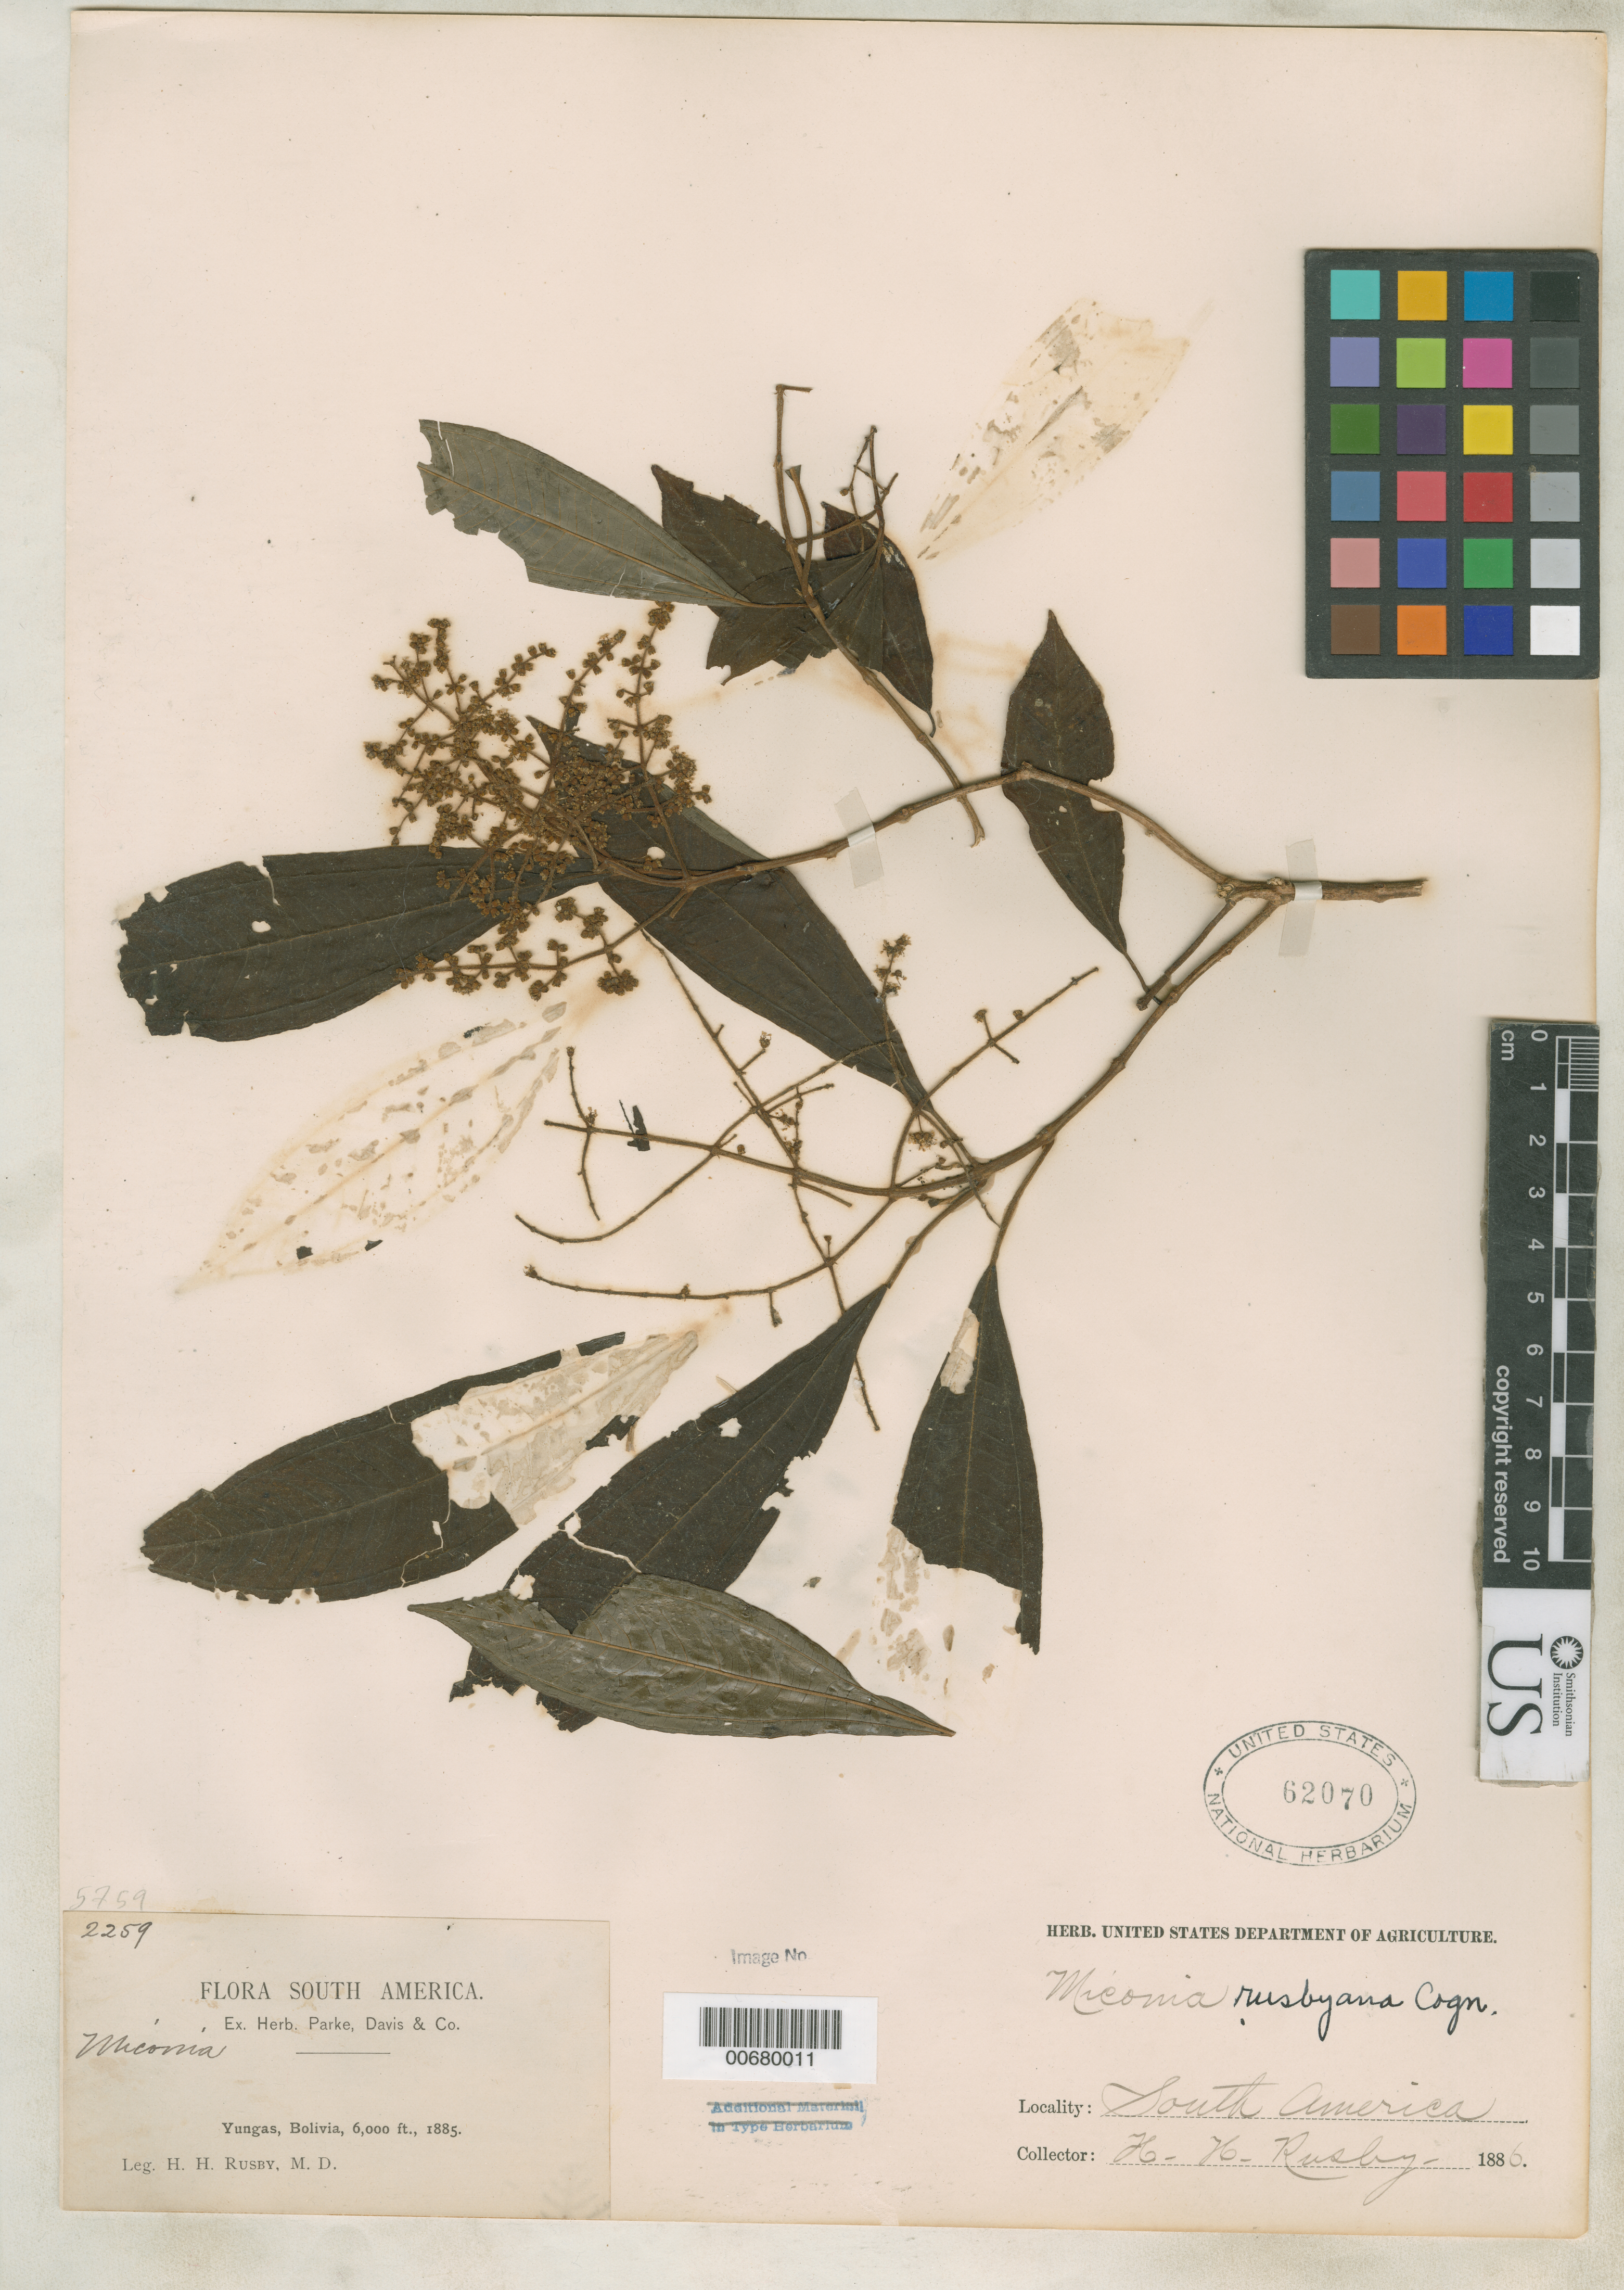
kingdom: Plantae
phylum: Tracheophyta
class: Magnoliopsida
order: Myrtales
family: Melastomataceae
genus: Miconia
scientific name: Miconia rusbyana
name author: Cogn.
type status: Isotype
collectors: H. H. Rusby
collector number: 2259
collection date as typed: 1885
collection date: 1885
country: Bolivia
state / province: La Paz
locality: Yungas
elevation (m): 1829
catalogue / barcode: US 62070